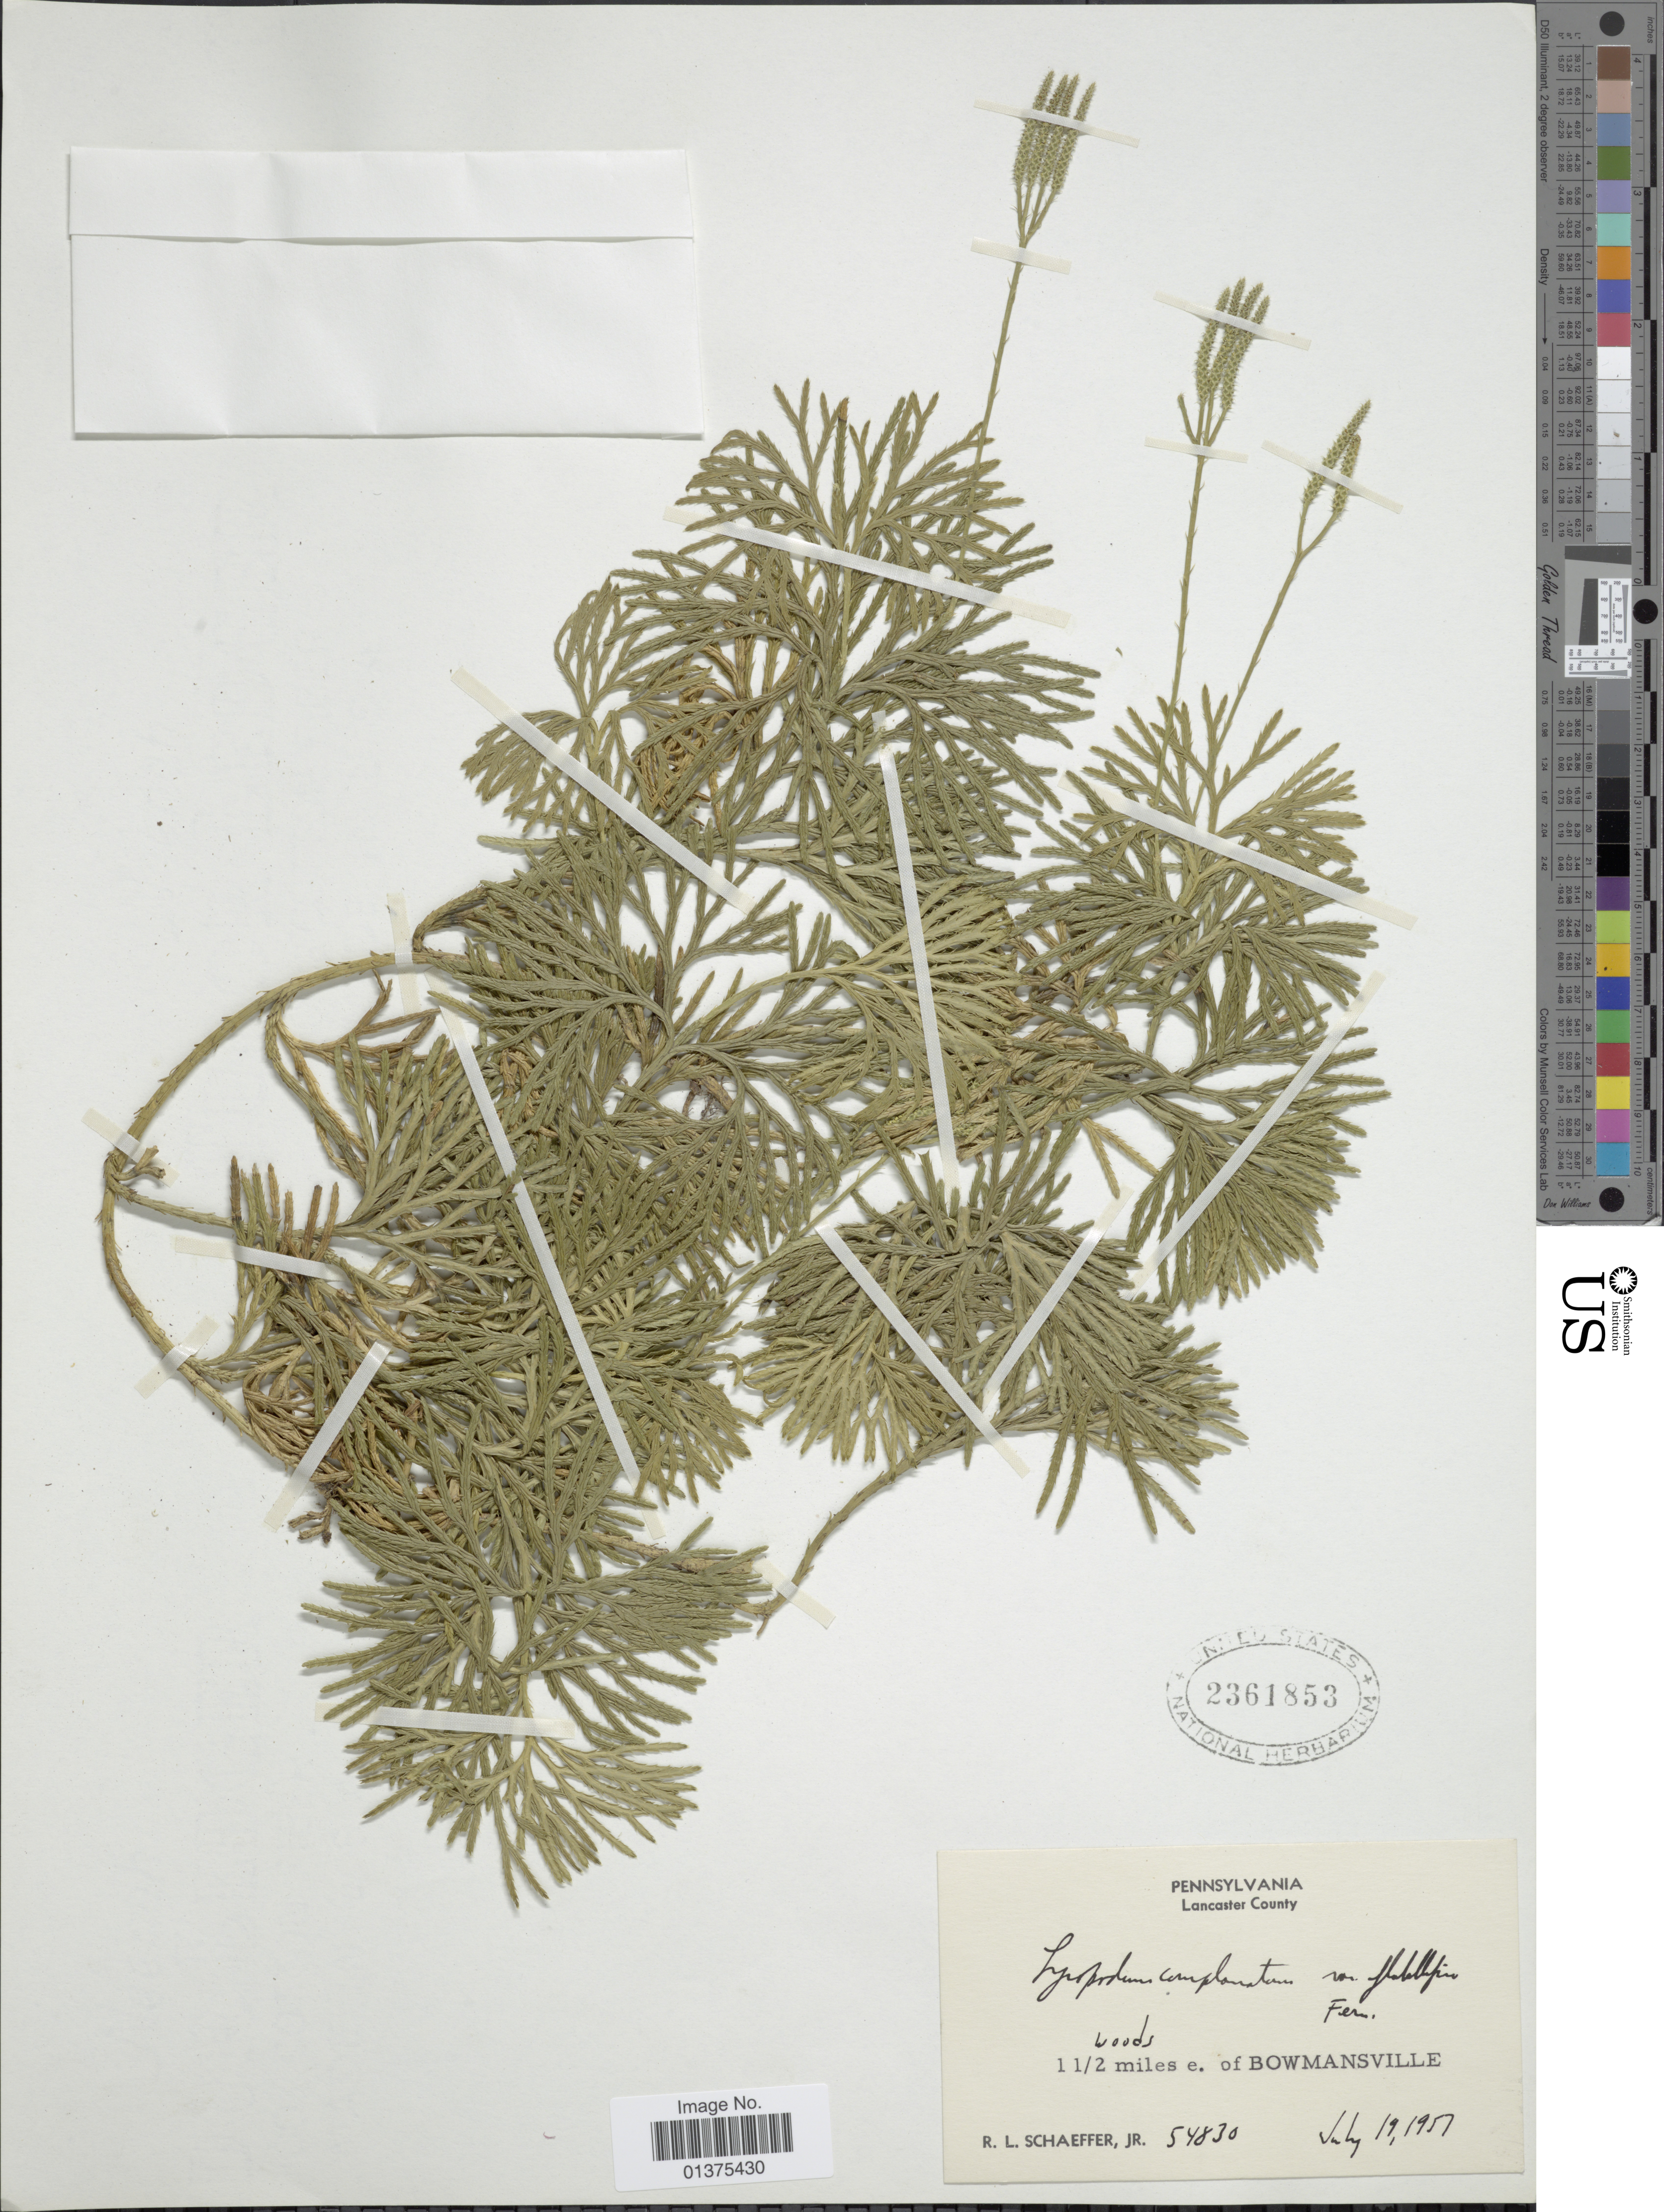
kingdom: Plantae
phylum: Tracheophyta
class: Lycopodiopsida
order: Lycopodiales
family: Lycopodiaceae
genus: Diphasiastrum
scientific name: Diphasiastrum digitatum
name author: (Dill. ex A. Braun) Holub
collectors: R. L. Schaeffer Jr.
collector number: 54830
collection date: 1957-07-19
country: United States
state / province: Pennsylvania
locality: Lancaster County, 1 1/2 miles e. of Bowmansville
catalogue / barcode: US 2361853